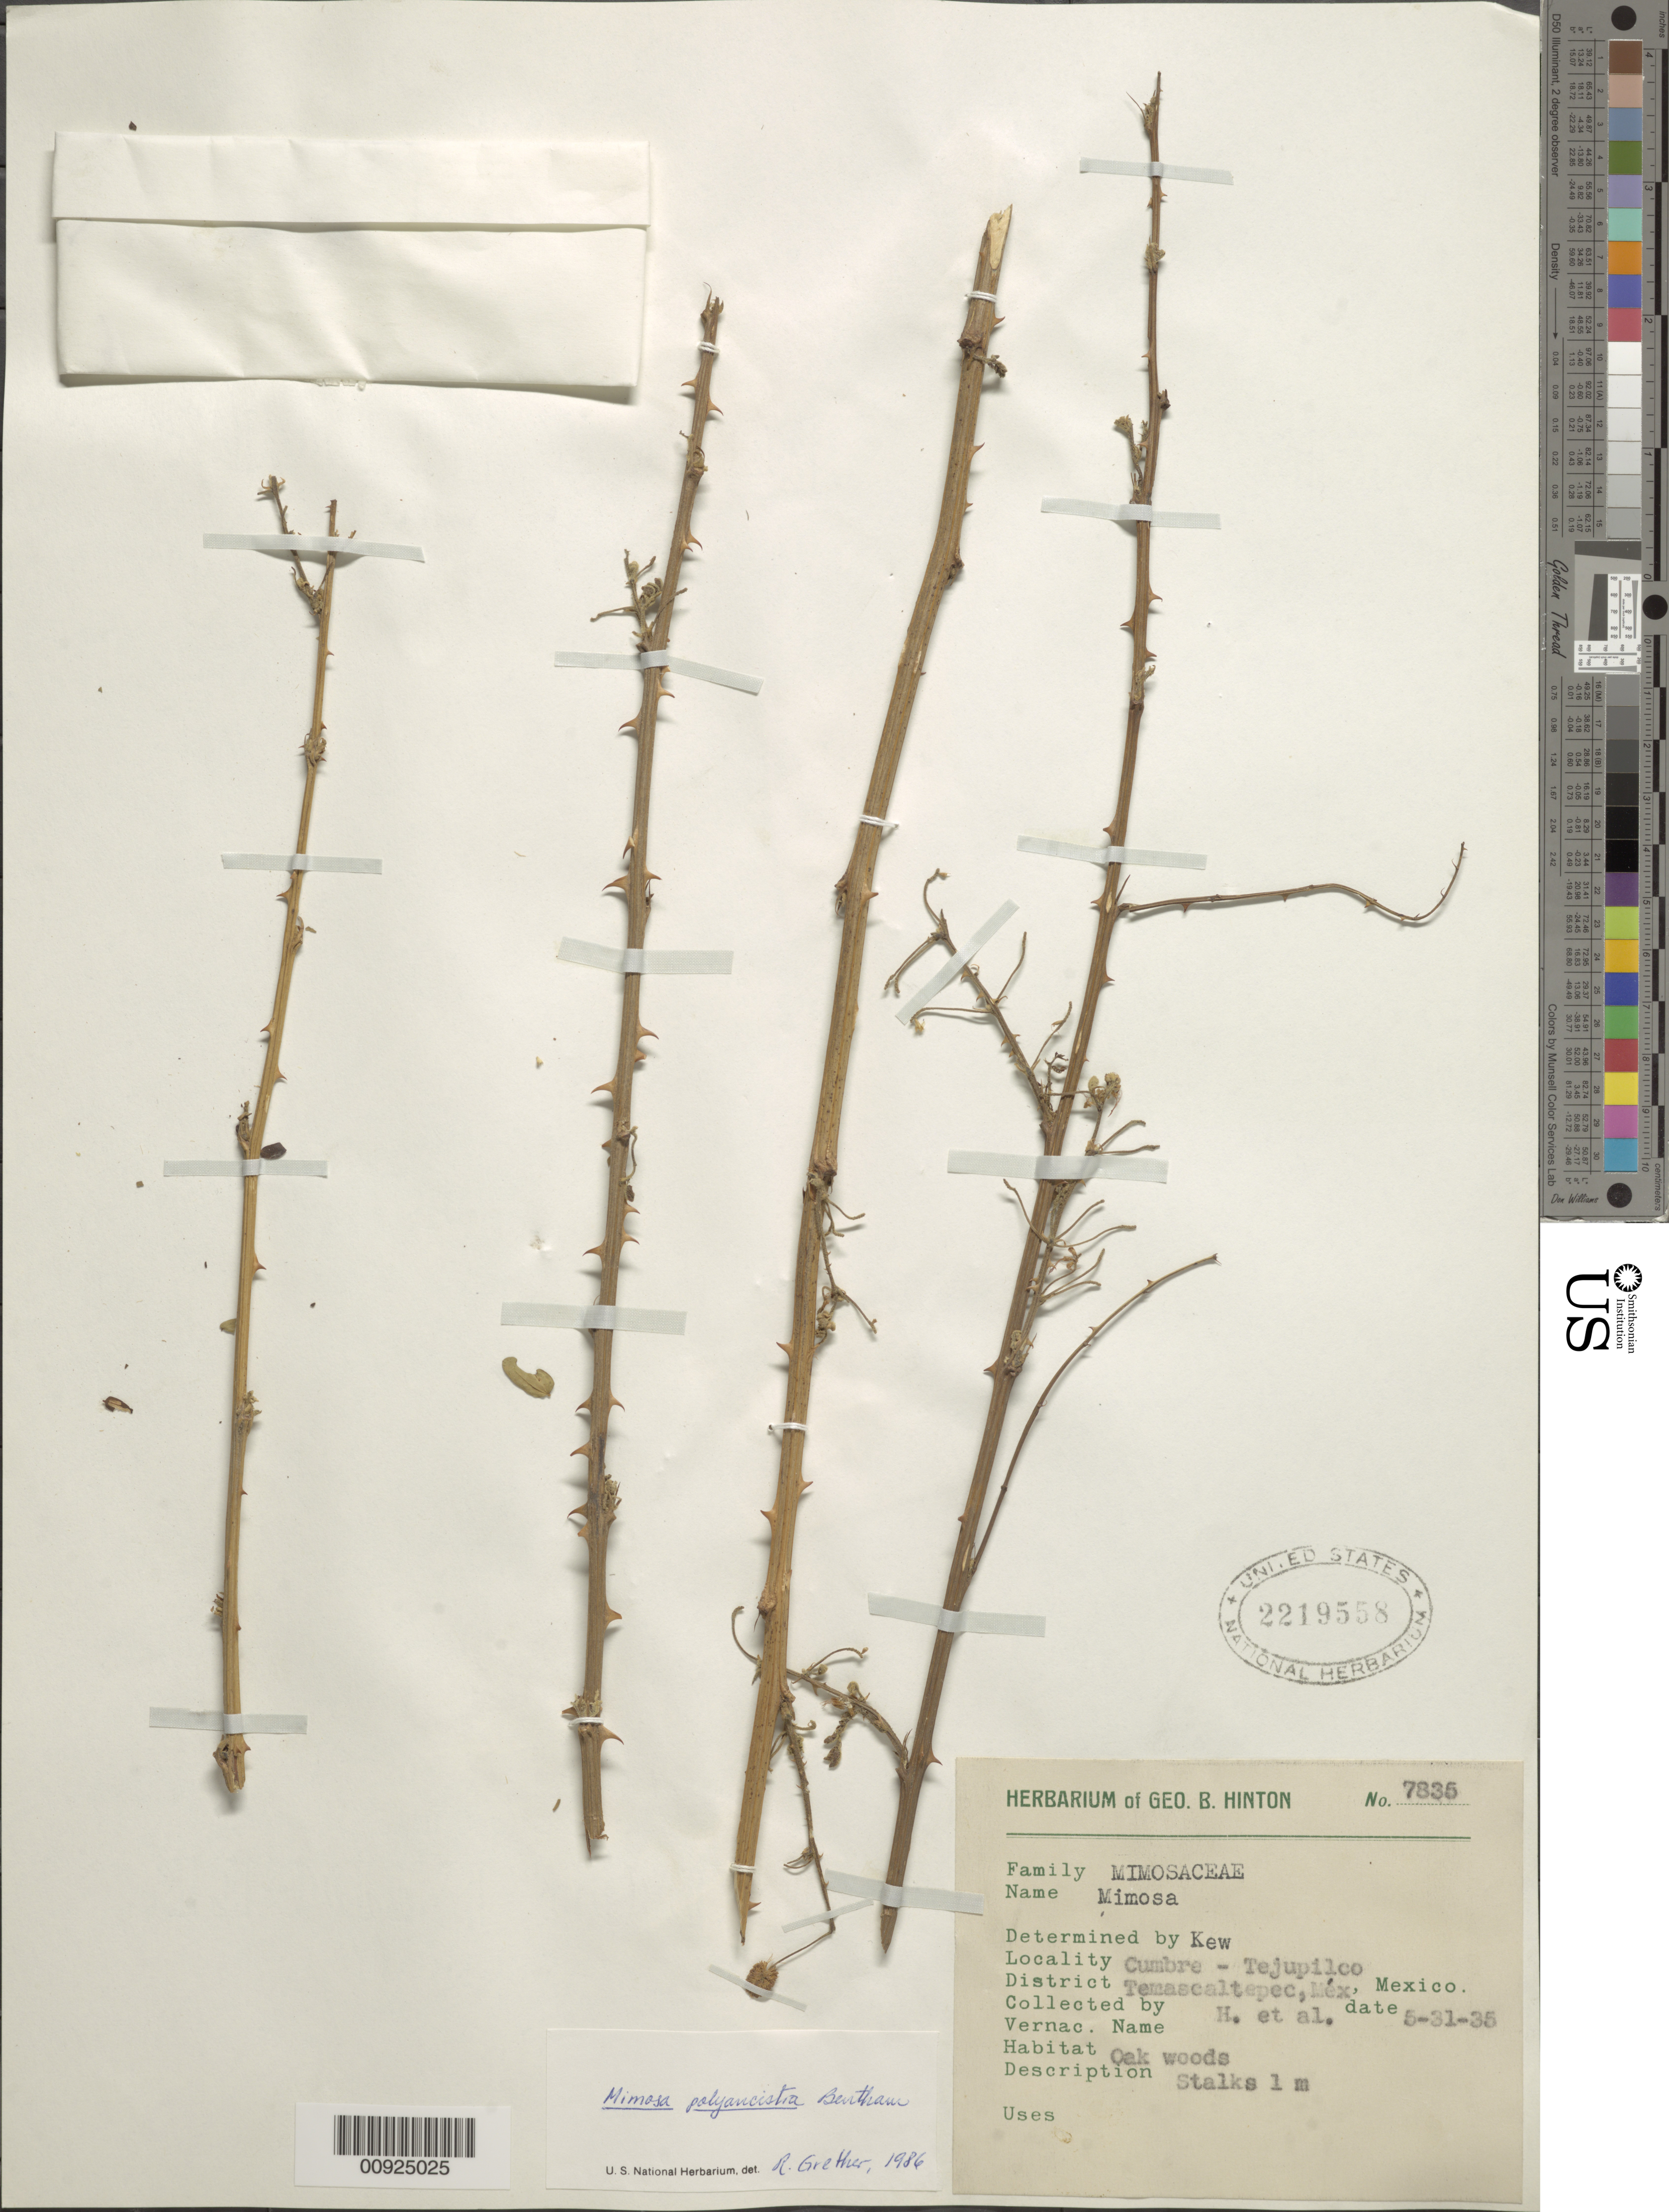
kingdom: Plantae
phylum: Tracheophyta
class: Magnoliopsida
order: Fabales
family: Fabaceae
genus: Mimosa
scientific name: Mimosa polyancistra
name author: Benth.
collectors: G. B. Hinton & et al.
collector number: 7835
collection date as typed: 31 May 1935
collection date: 1935-05-31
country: Mexico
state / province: México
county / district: Temascaltepec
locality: Cumbre - Tejupilco, Distr. Temascaltepec, State of Mexico.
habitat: Oak woods.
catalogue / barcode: US 2219558